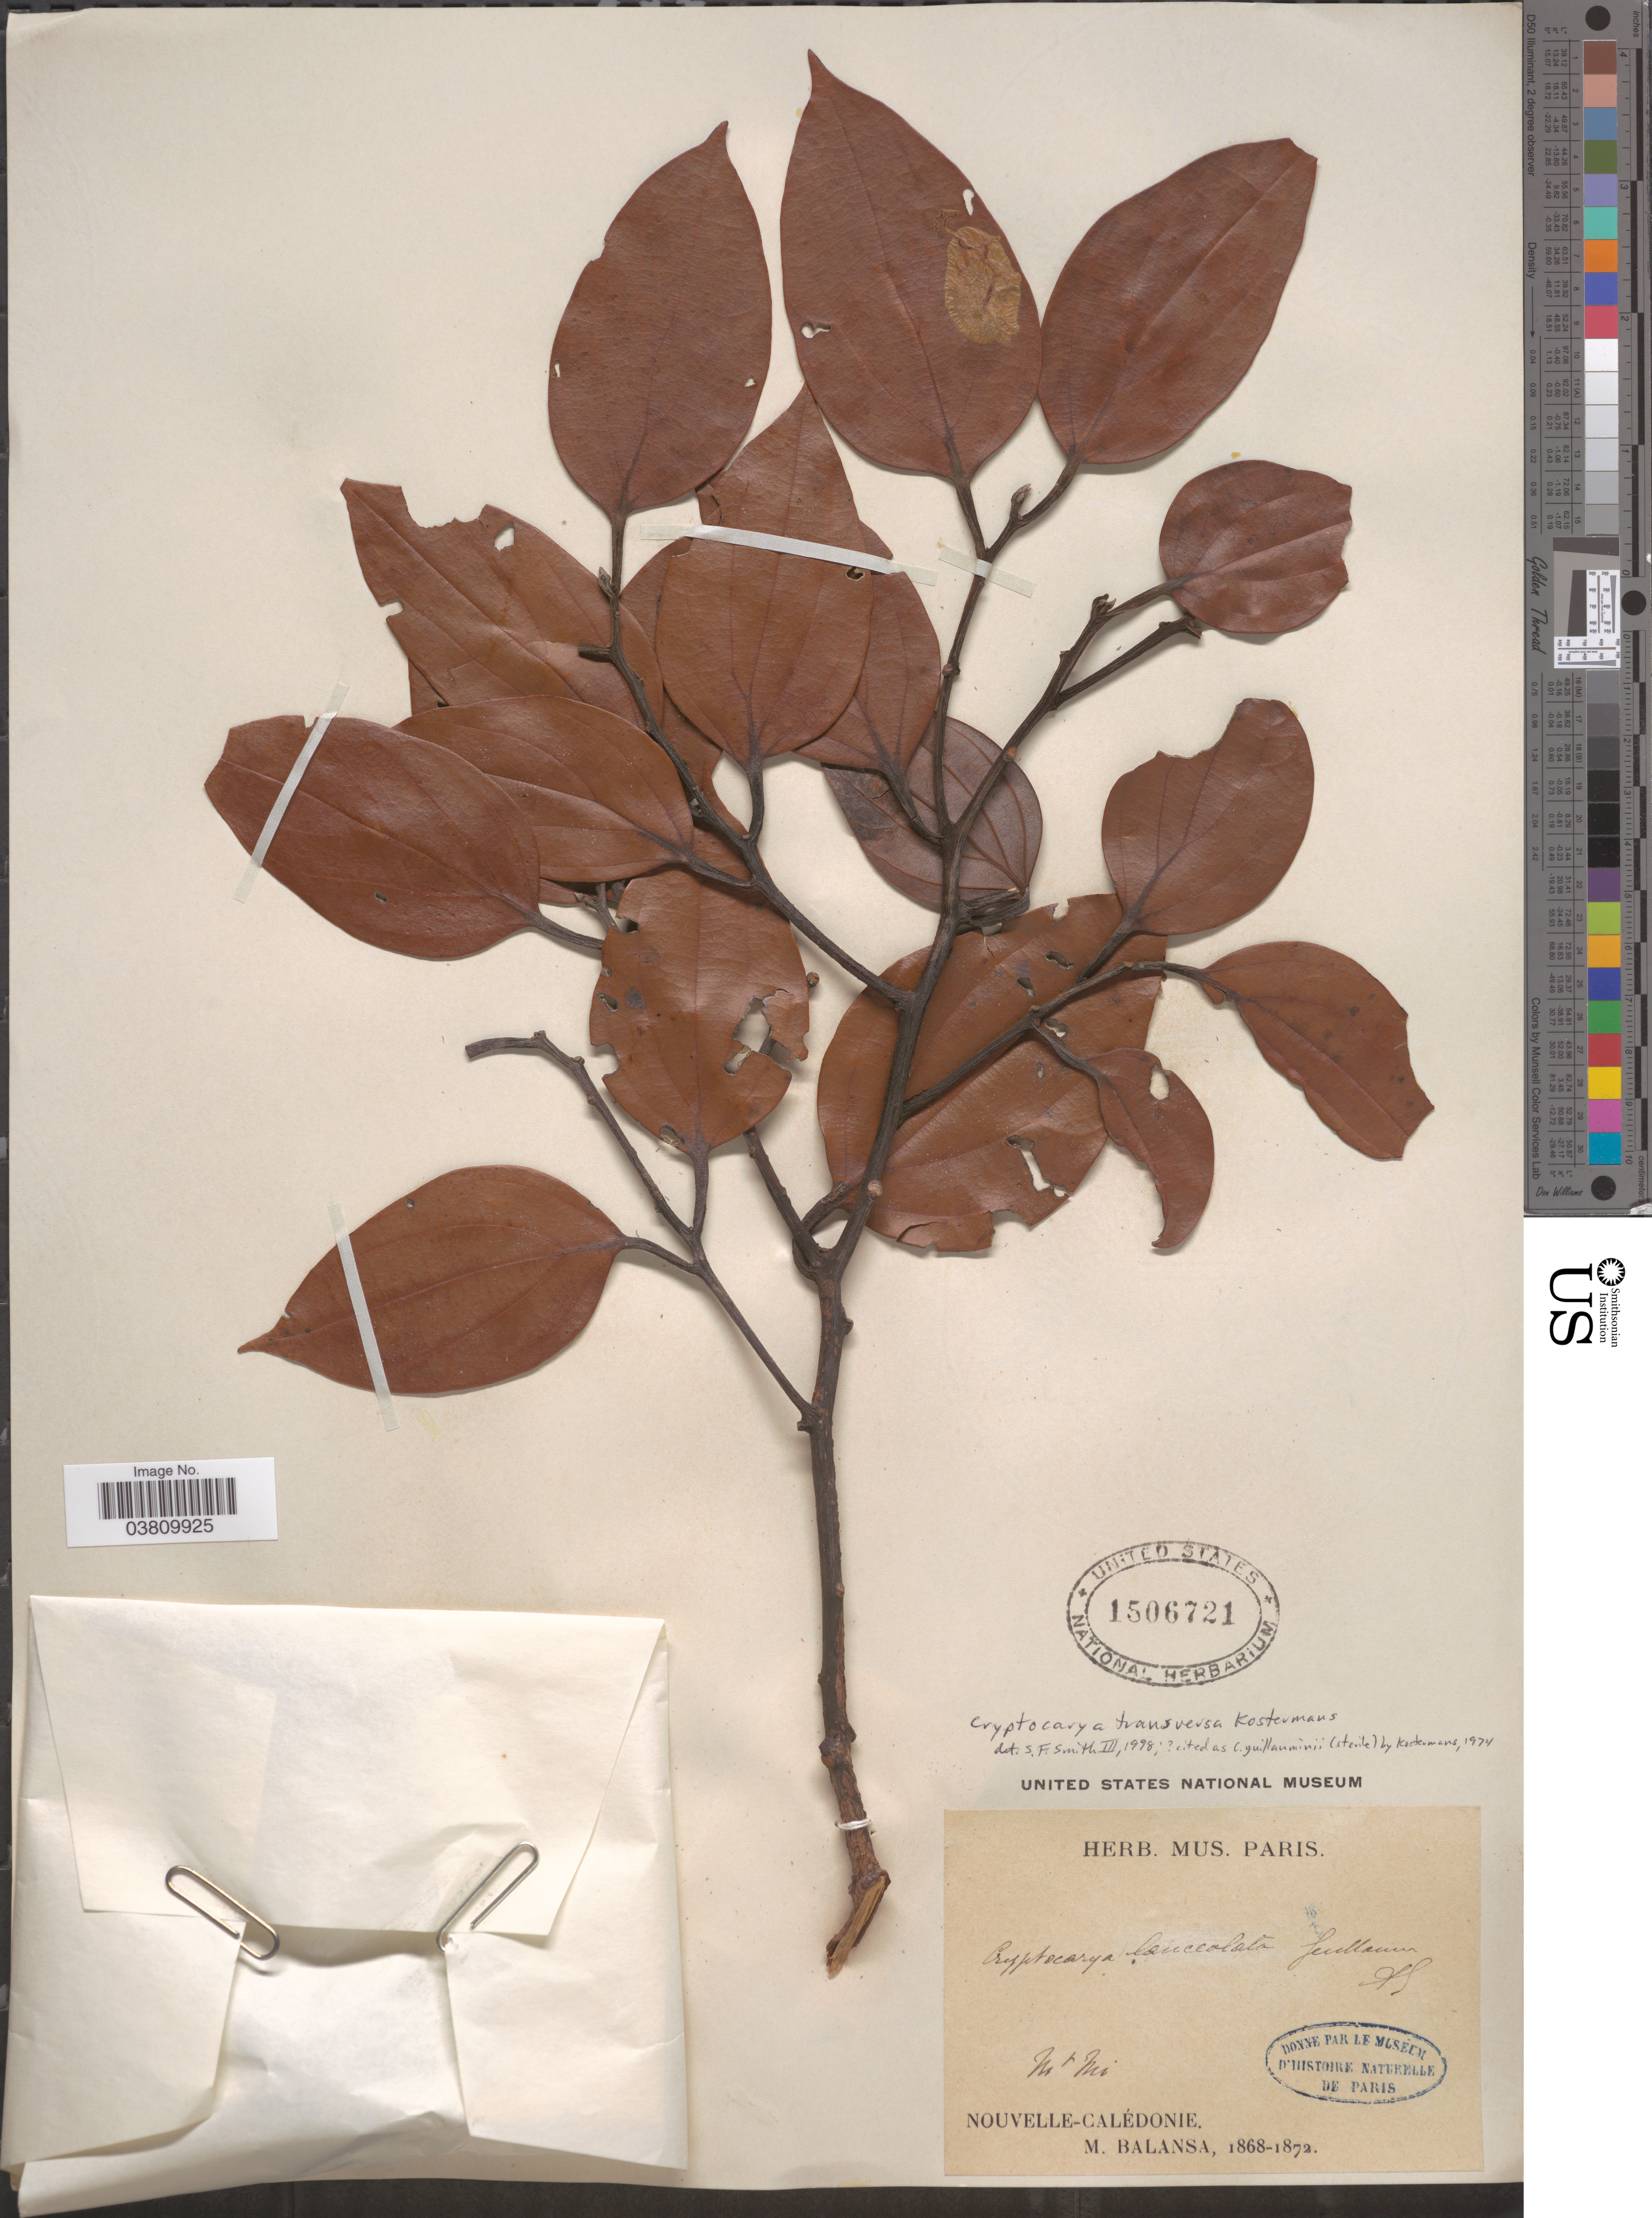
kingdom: Plantae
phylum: Tracheophyta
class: Magnoliopsida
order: Laurales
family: Lauraceae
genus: Cryptocarya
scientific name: Cryptocarya transversa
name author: Kosterm.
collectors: B. Balansa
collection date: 1868/1872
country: New Caledonia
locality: Mt. Mi. Nouvelle-Calédonie.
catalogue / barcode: US 1506721